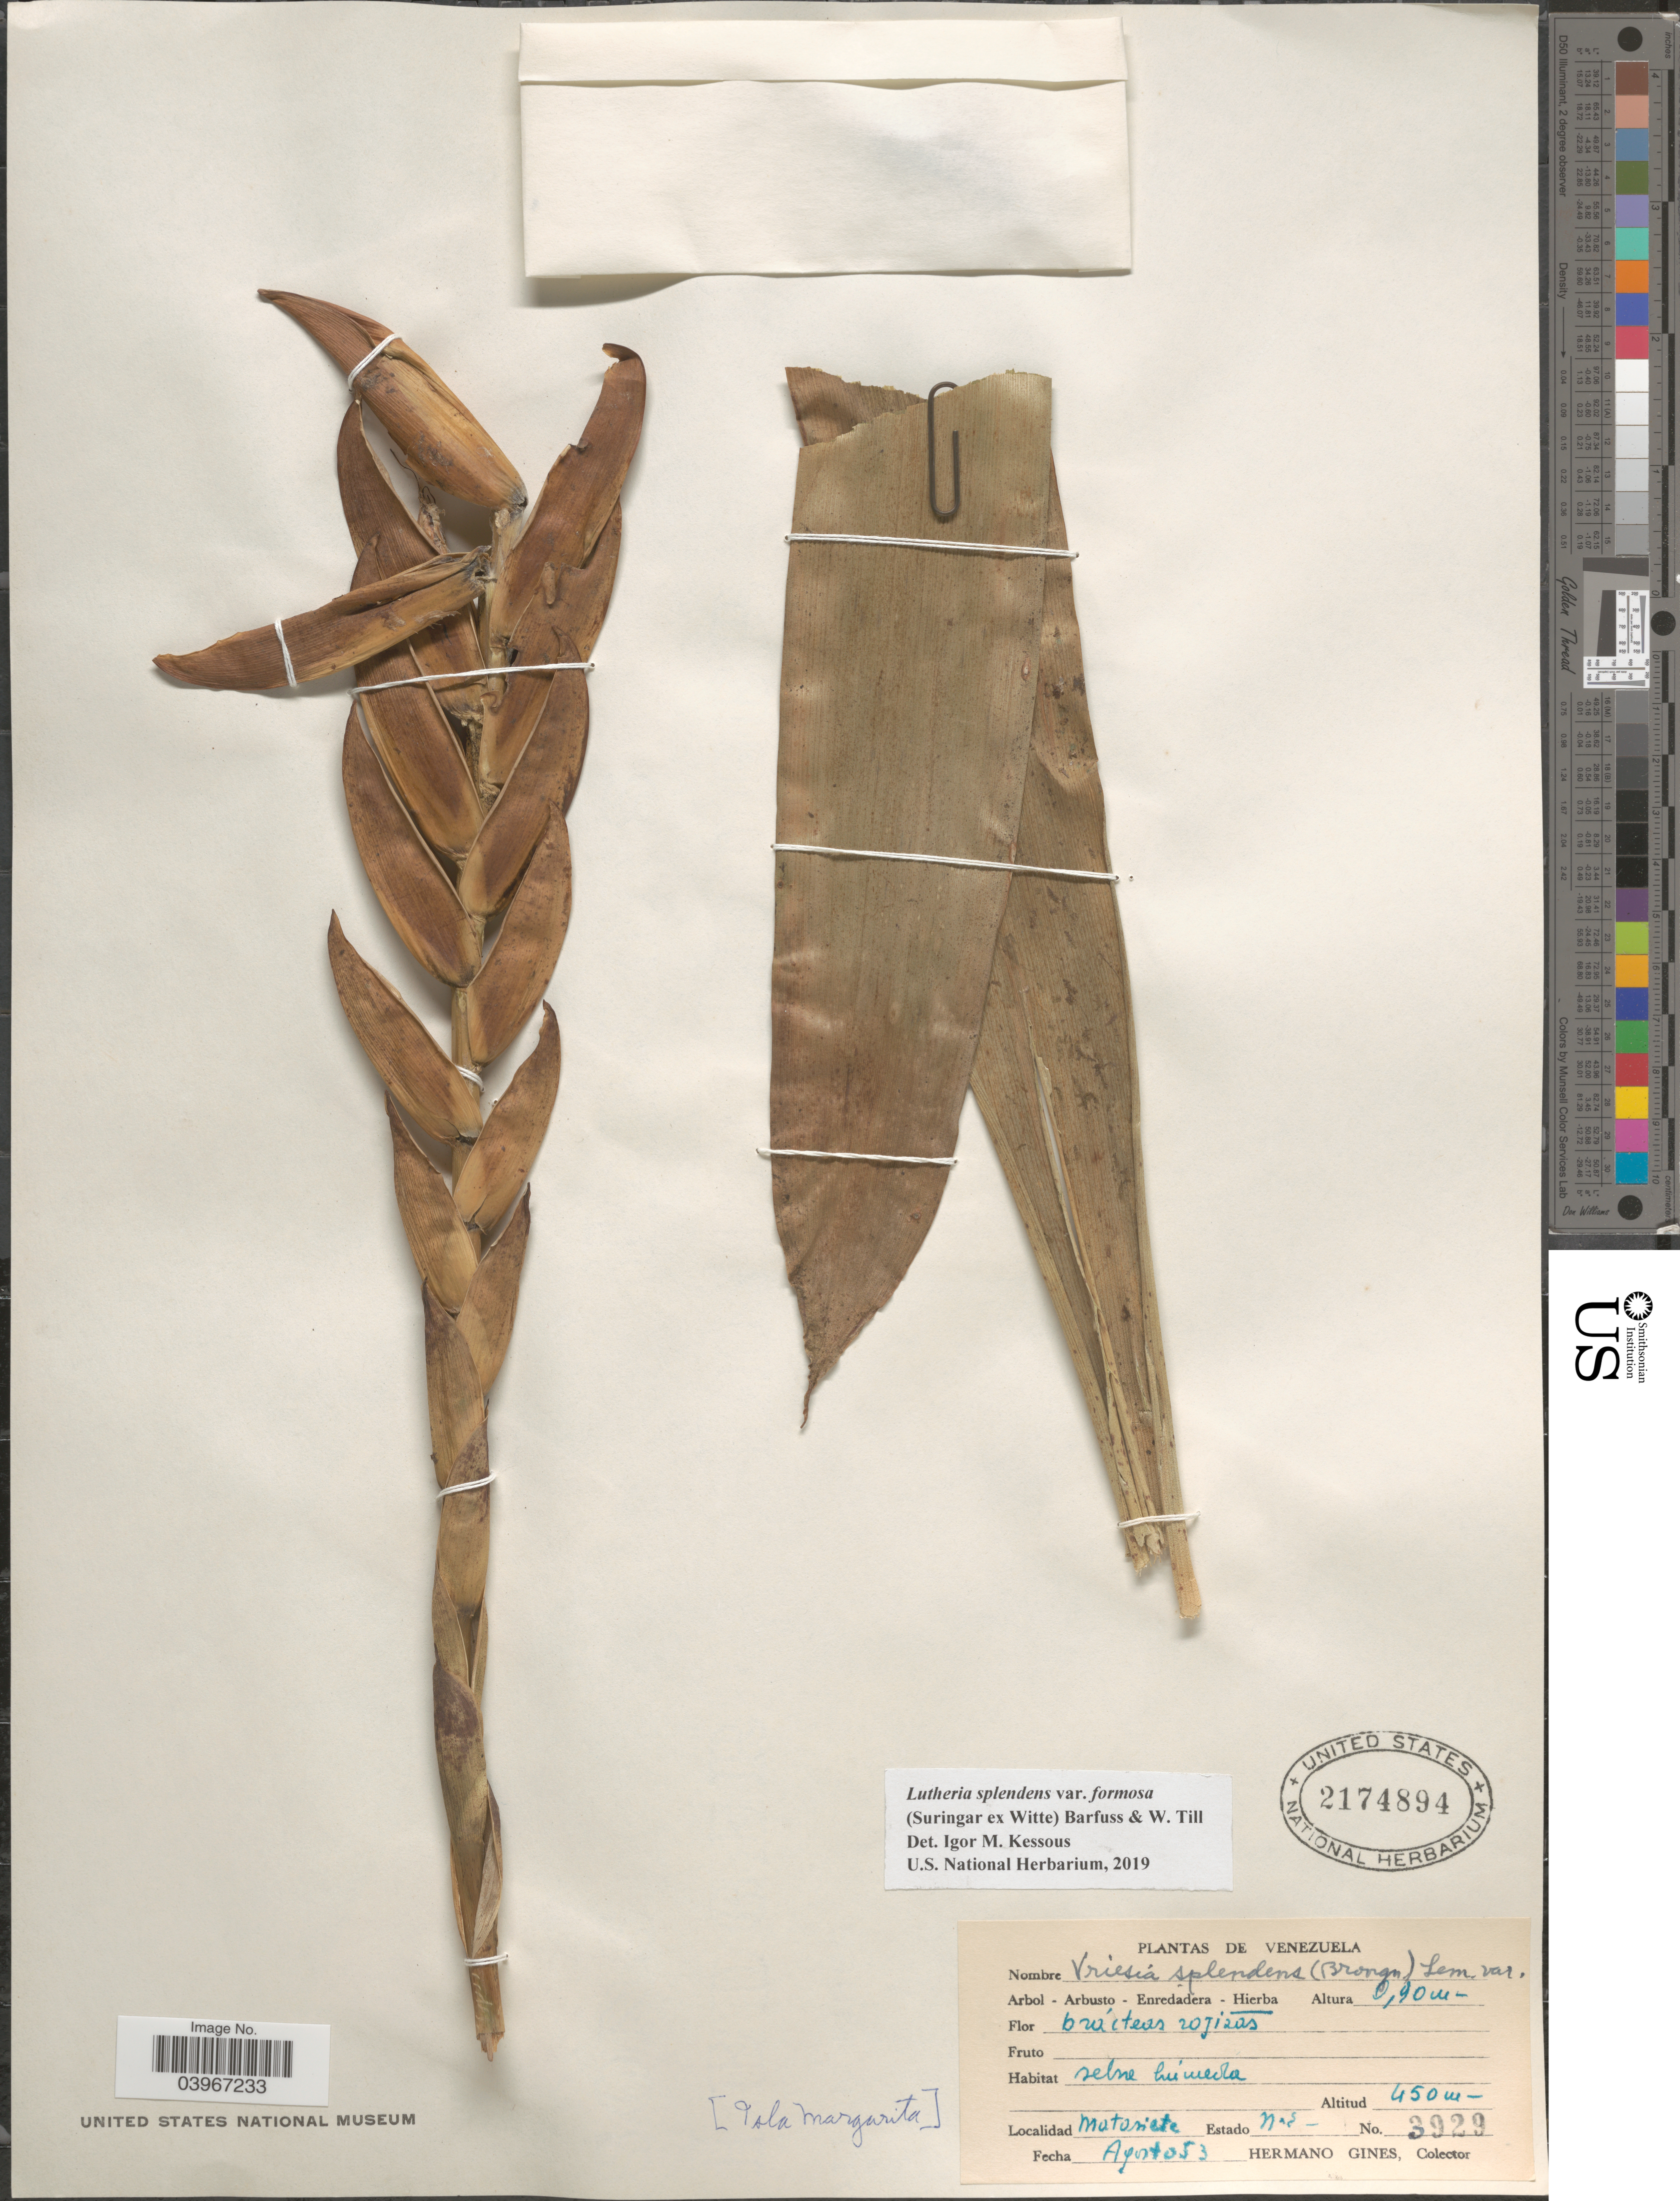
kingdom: Plantae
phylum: Tracheophyta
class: Liliopsida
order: Poales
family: Bromeliaceae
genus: Lutheria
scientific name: Lutheria splendens var. formosa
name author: (Suringar ex Witte) Barfuss & W. Till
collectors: Bro. Gines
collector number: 3929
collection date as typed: Transcribed d/m/y: /8/53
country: Venezuela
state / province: Nueva Esparta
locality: Matoriete [interpreted]. Estado N & E. [Isla Margarita].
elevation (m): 450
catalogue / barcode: US 2174894